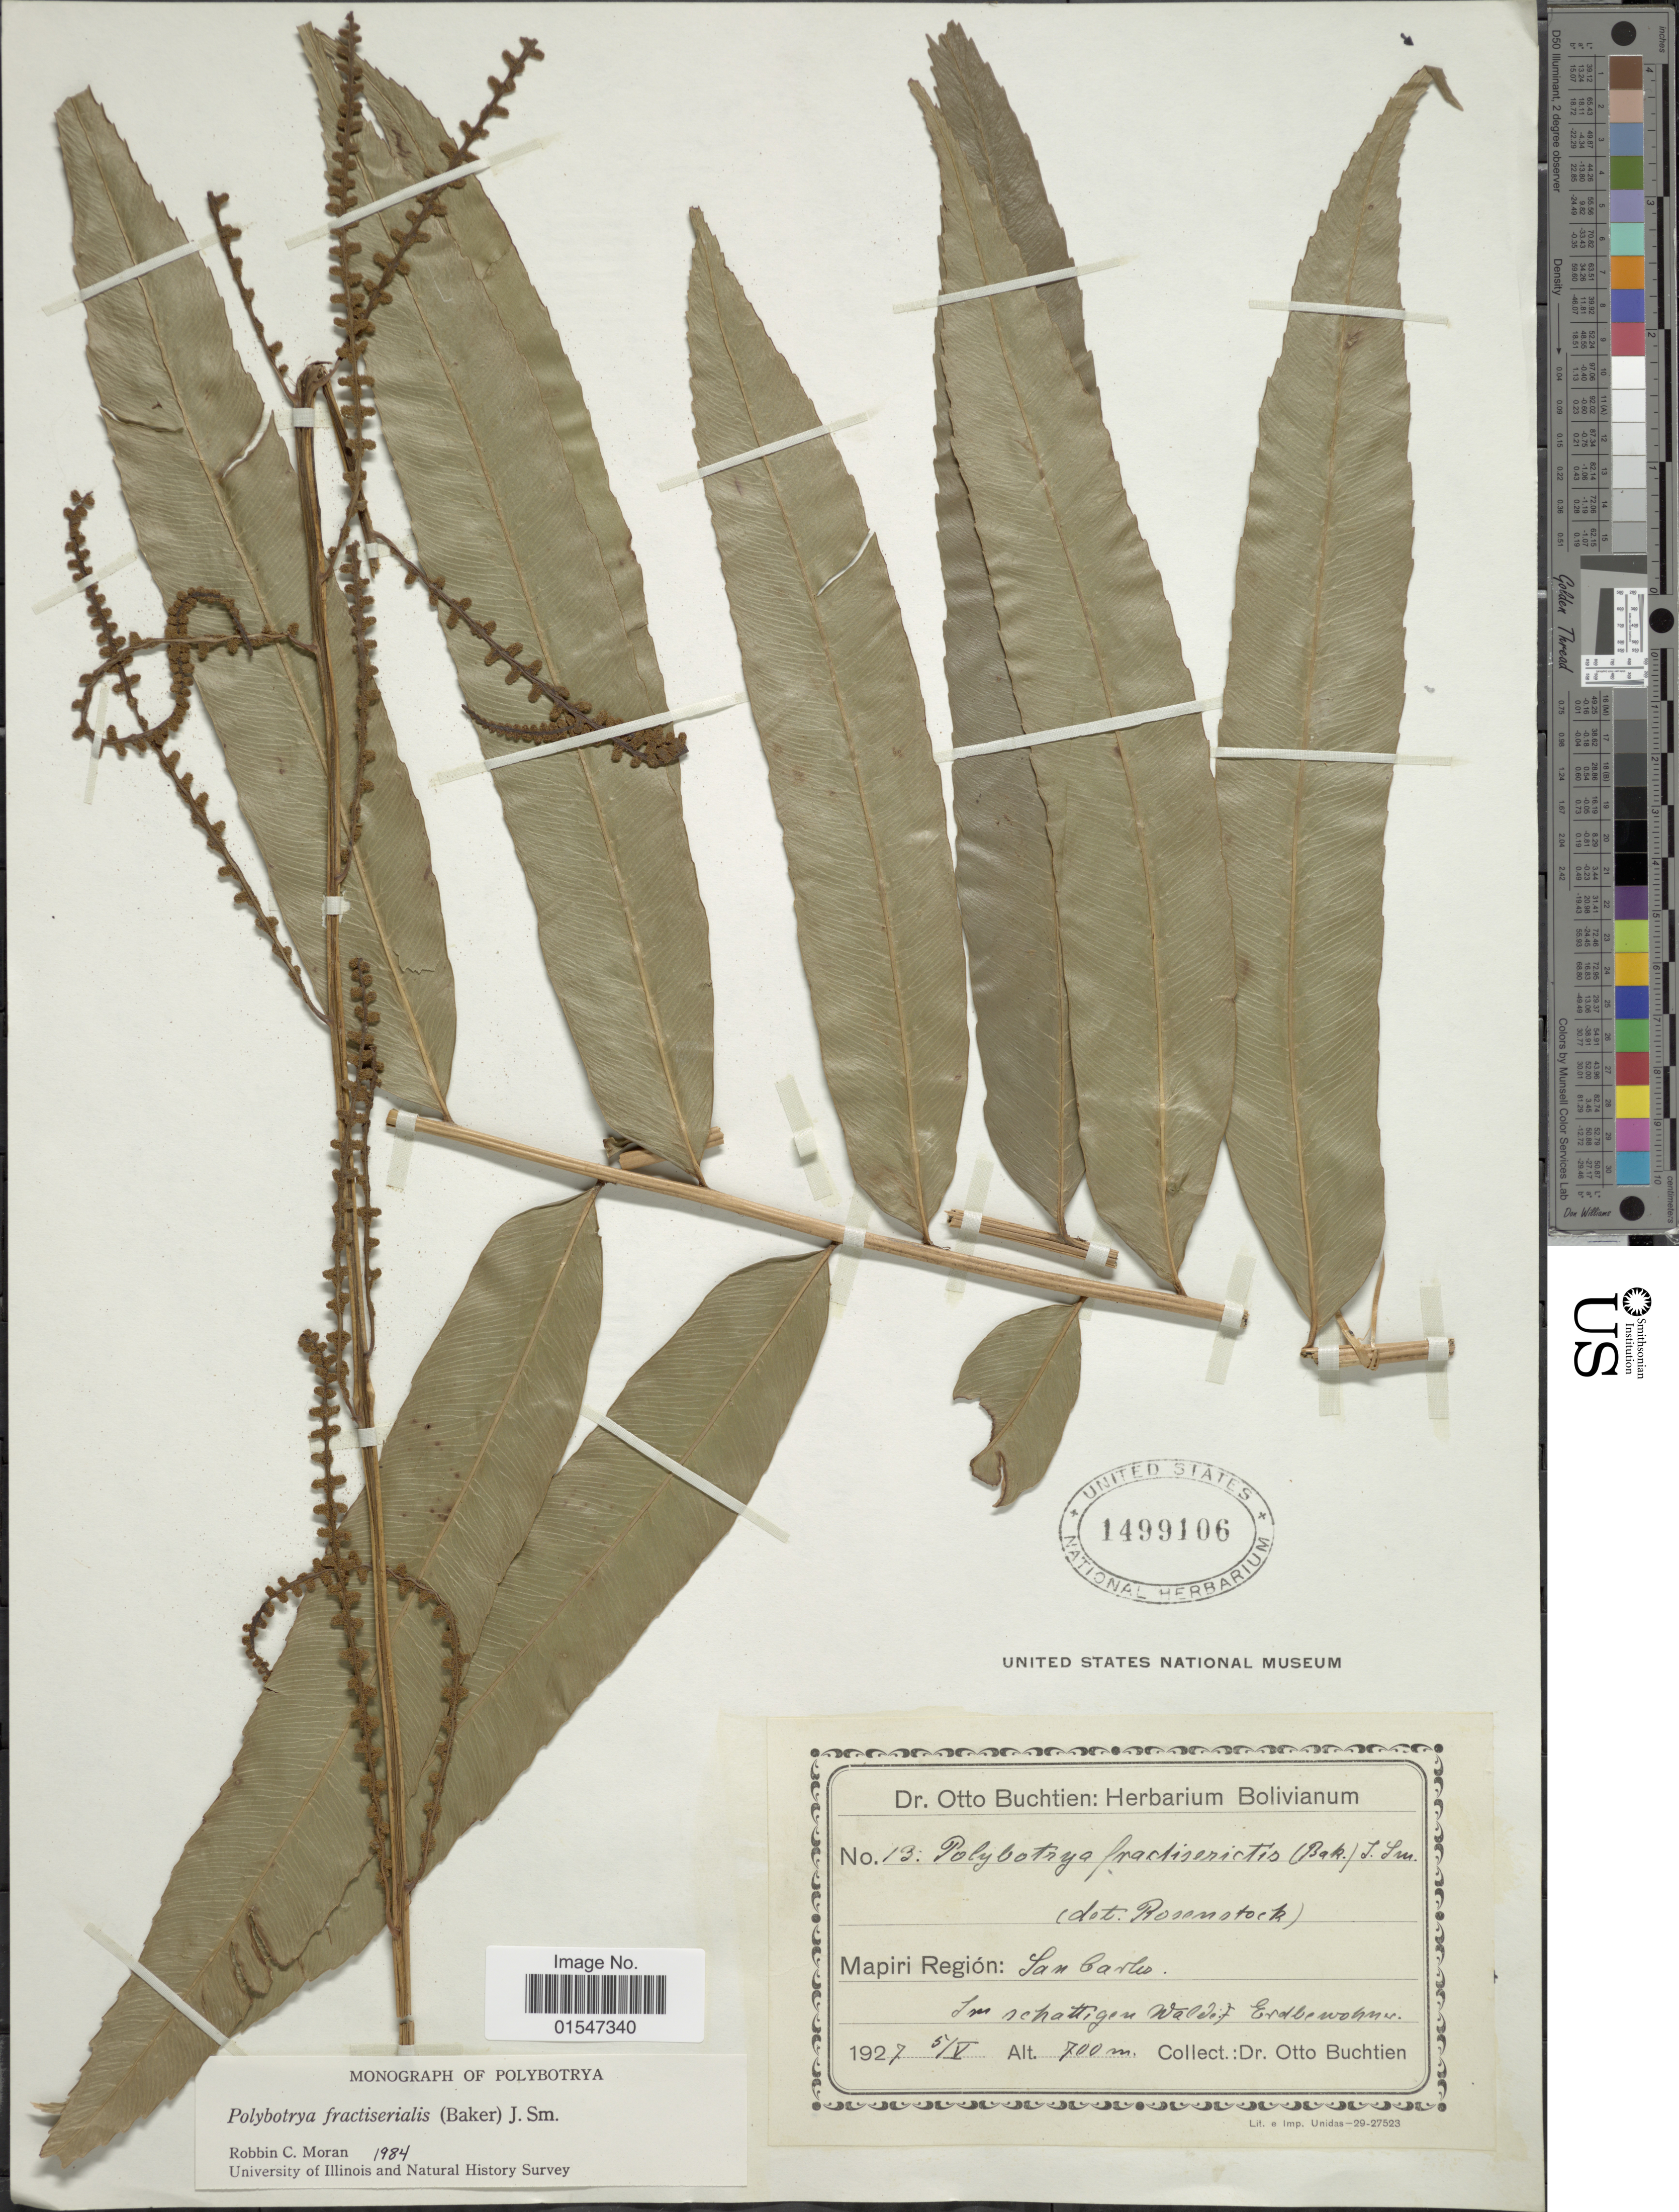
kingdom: Plantae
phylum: Tracheophyta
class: Polypodiopsida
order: Polypodiales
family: Dryopteridaceae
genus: Polybotrya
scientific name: Polybotrya fractiserialis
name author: (Baker) J. Sm.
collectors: O. Buchtien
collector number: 13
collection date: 1927-05-05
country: Bolivia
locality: Mapiri región; San Carlos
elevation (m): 700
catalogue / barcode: US 1499106